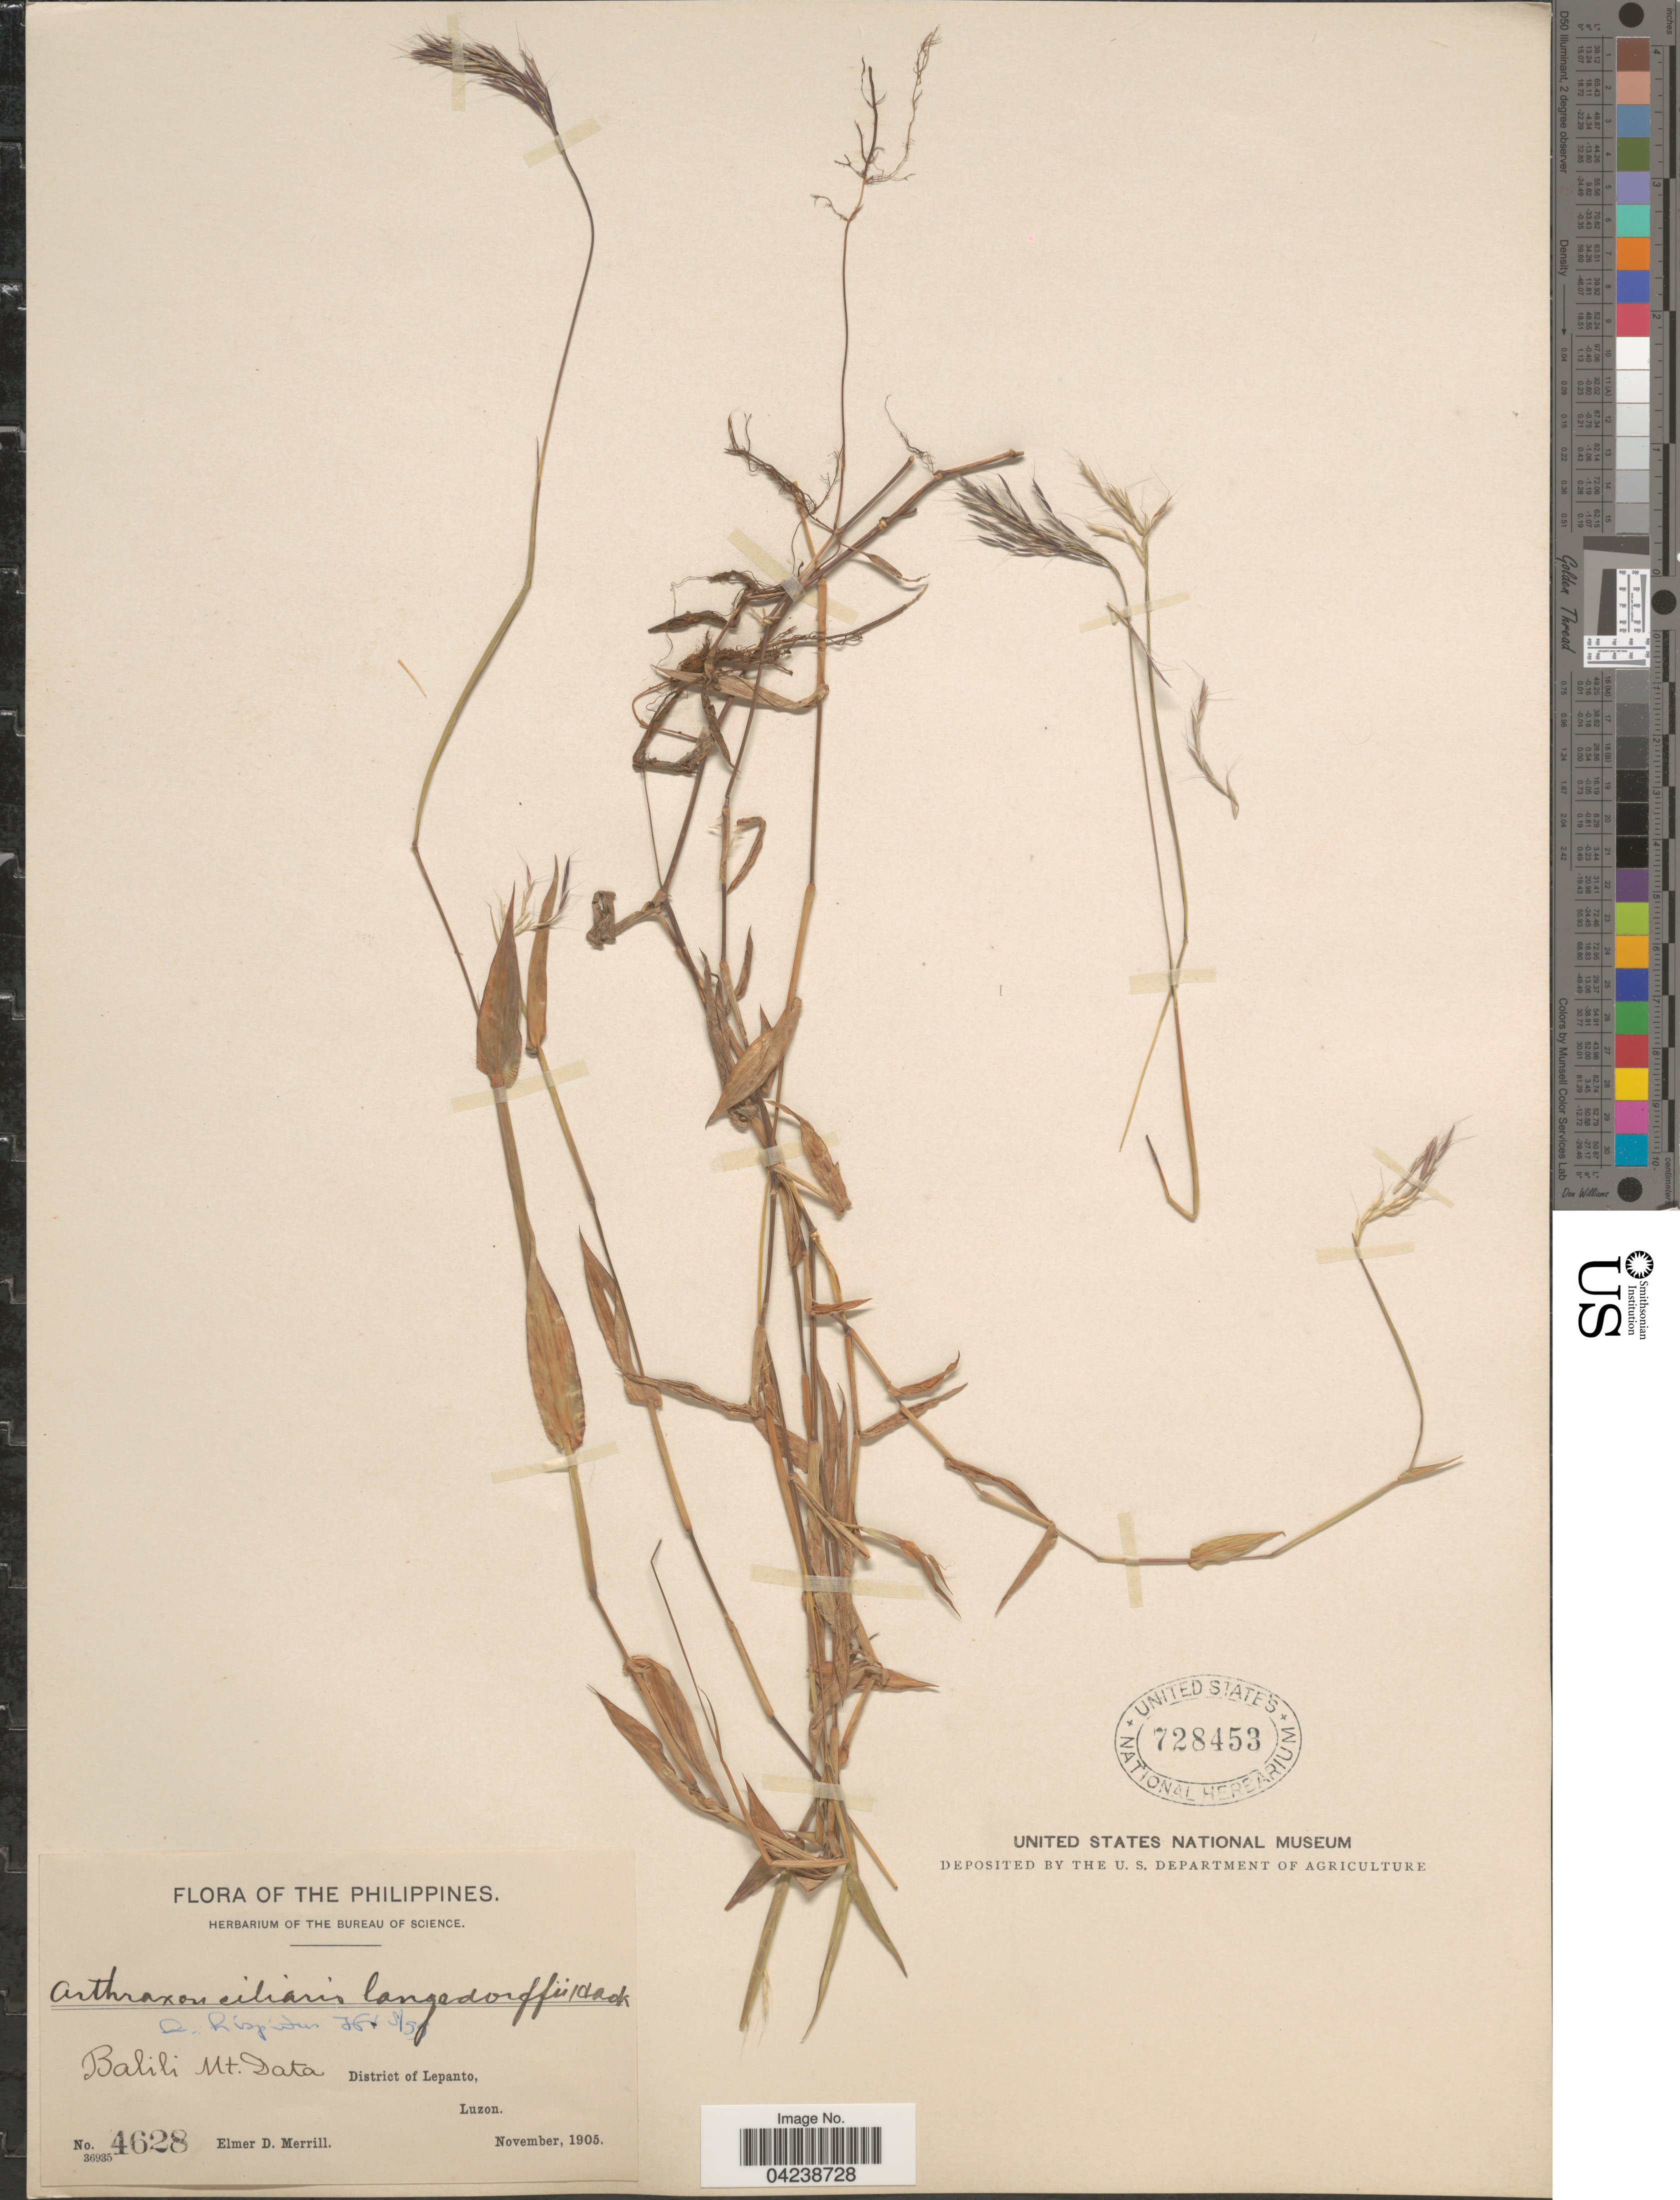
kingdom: Plantae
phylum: Tracheophyta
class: Liliopsida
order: Poales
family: Poaceae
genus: Arthraxon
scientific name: Arthraxon hispidus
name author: (Thunb.) Makino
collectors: E. D. Merrill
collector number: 4628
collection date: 1905-11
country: Philippines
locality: Balili Mt. Data. District of Lepanto, Luzon.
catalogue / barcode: US 728453